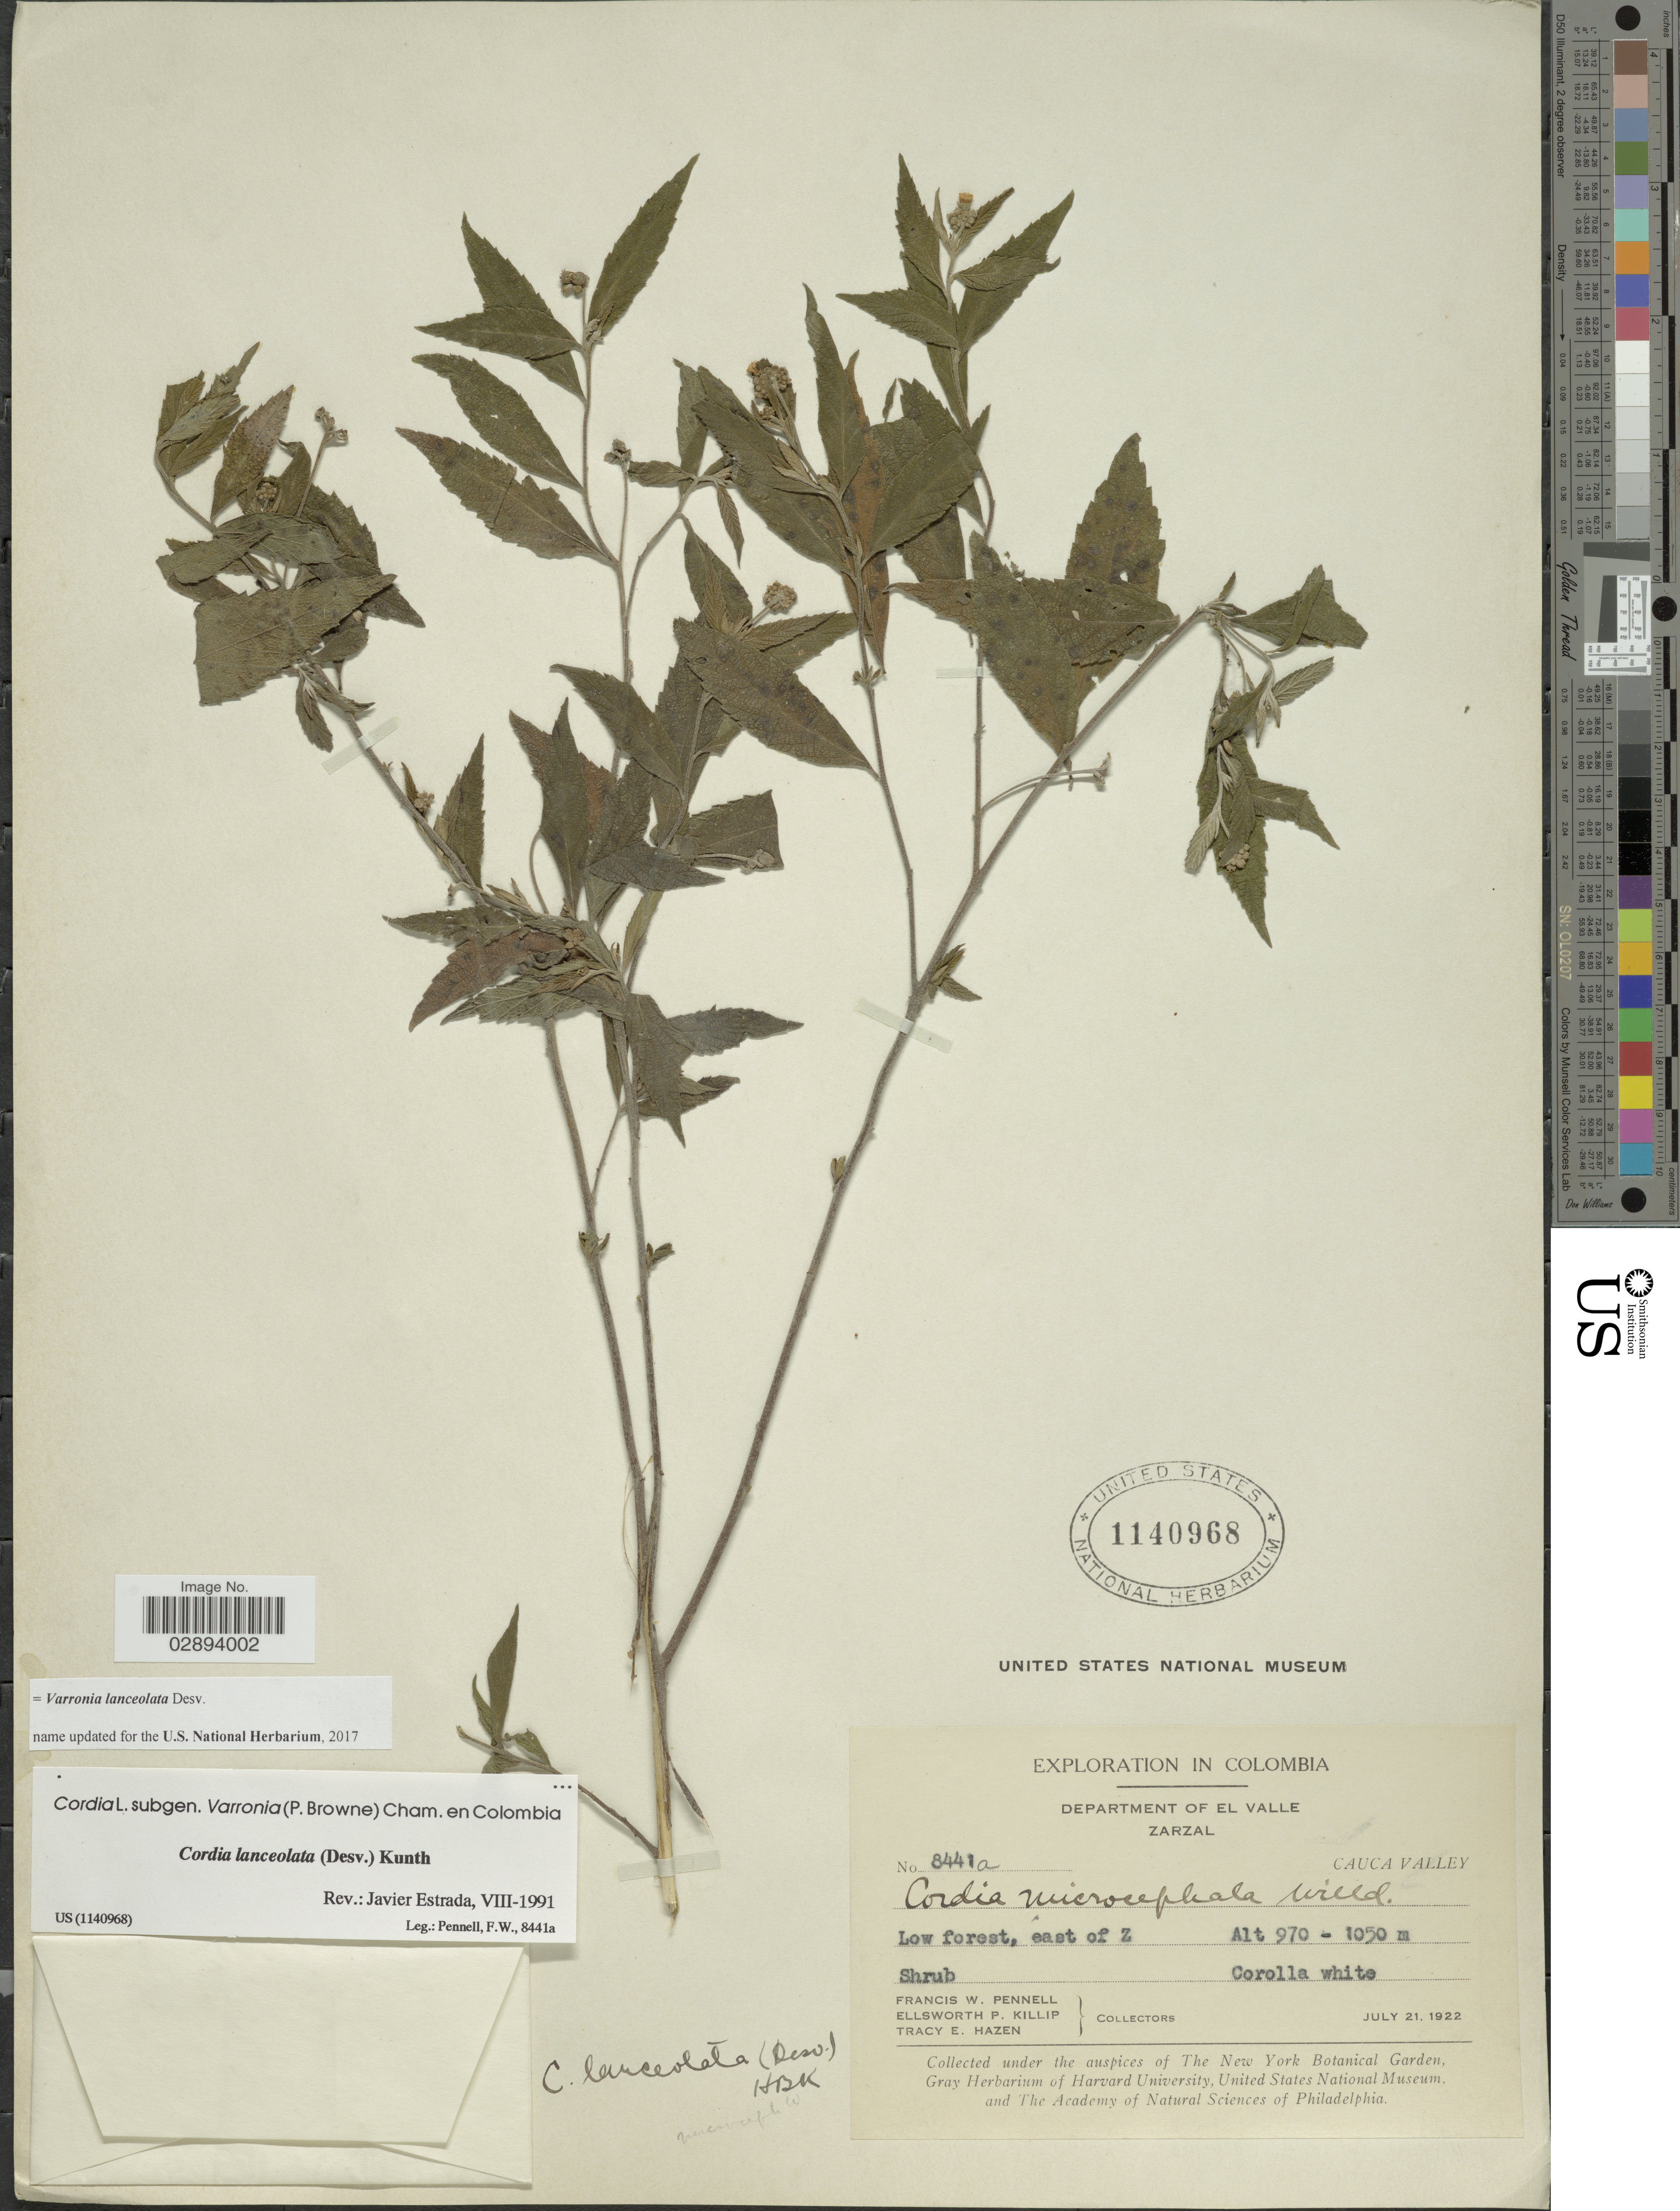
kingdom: Plantae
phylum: Tracheophyta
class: Magnoliopsida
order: Boraginales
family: Cordiaceae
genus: Varronia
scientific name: Varronia lanceolata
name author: Willd. ex Cham.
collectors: F. W. Pennell, E. P. Killip & T. E. Hazen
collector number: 8441a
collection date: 1922-07-21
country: Colombia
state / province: Valle del Cauca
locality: Department of El Valle, Zarzal, Cauca Valley, Low forest, east of Z.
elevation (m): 970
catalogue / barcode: US 1140968